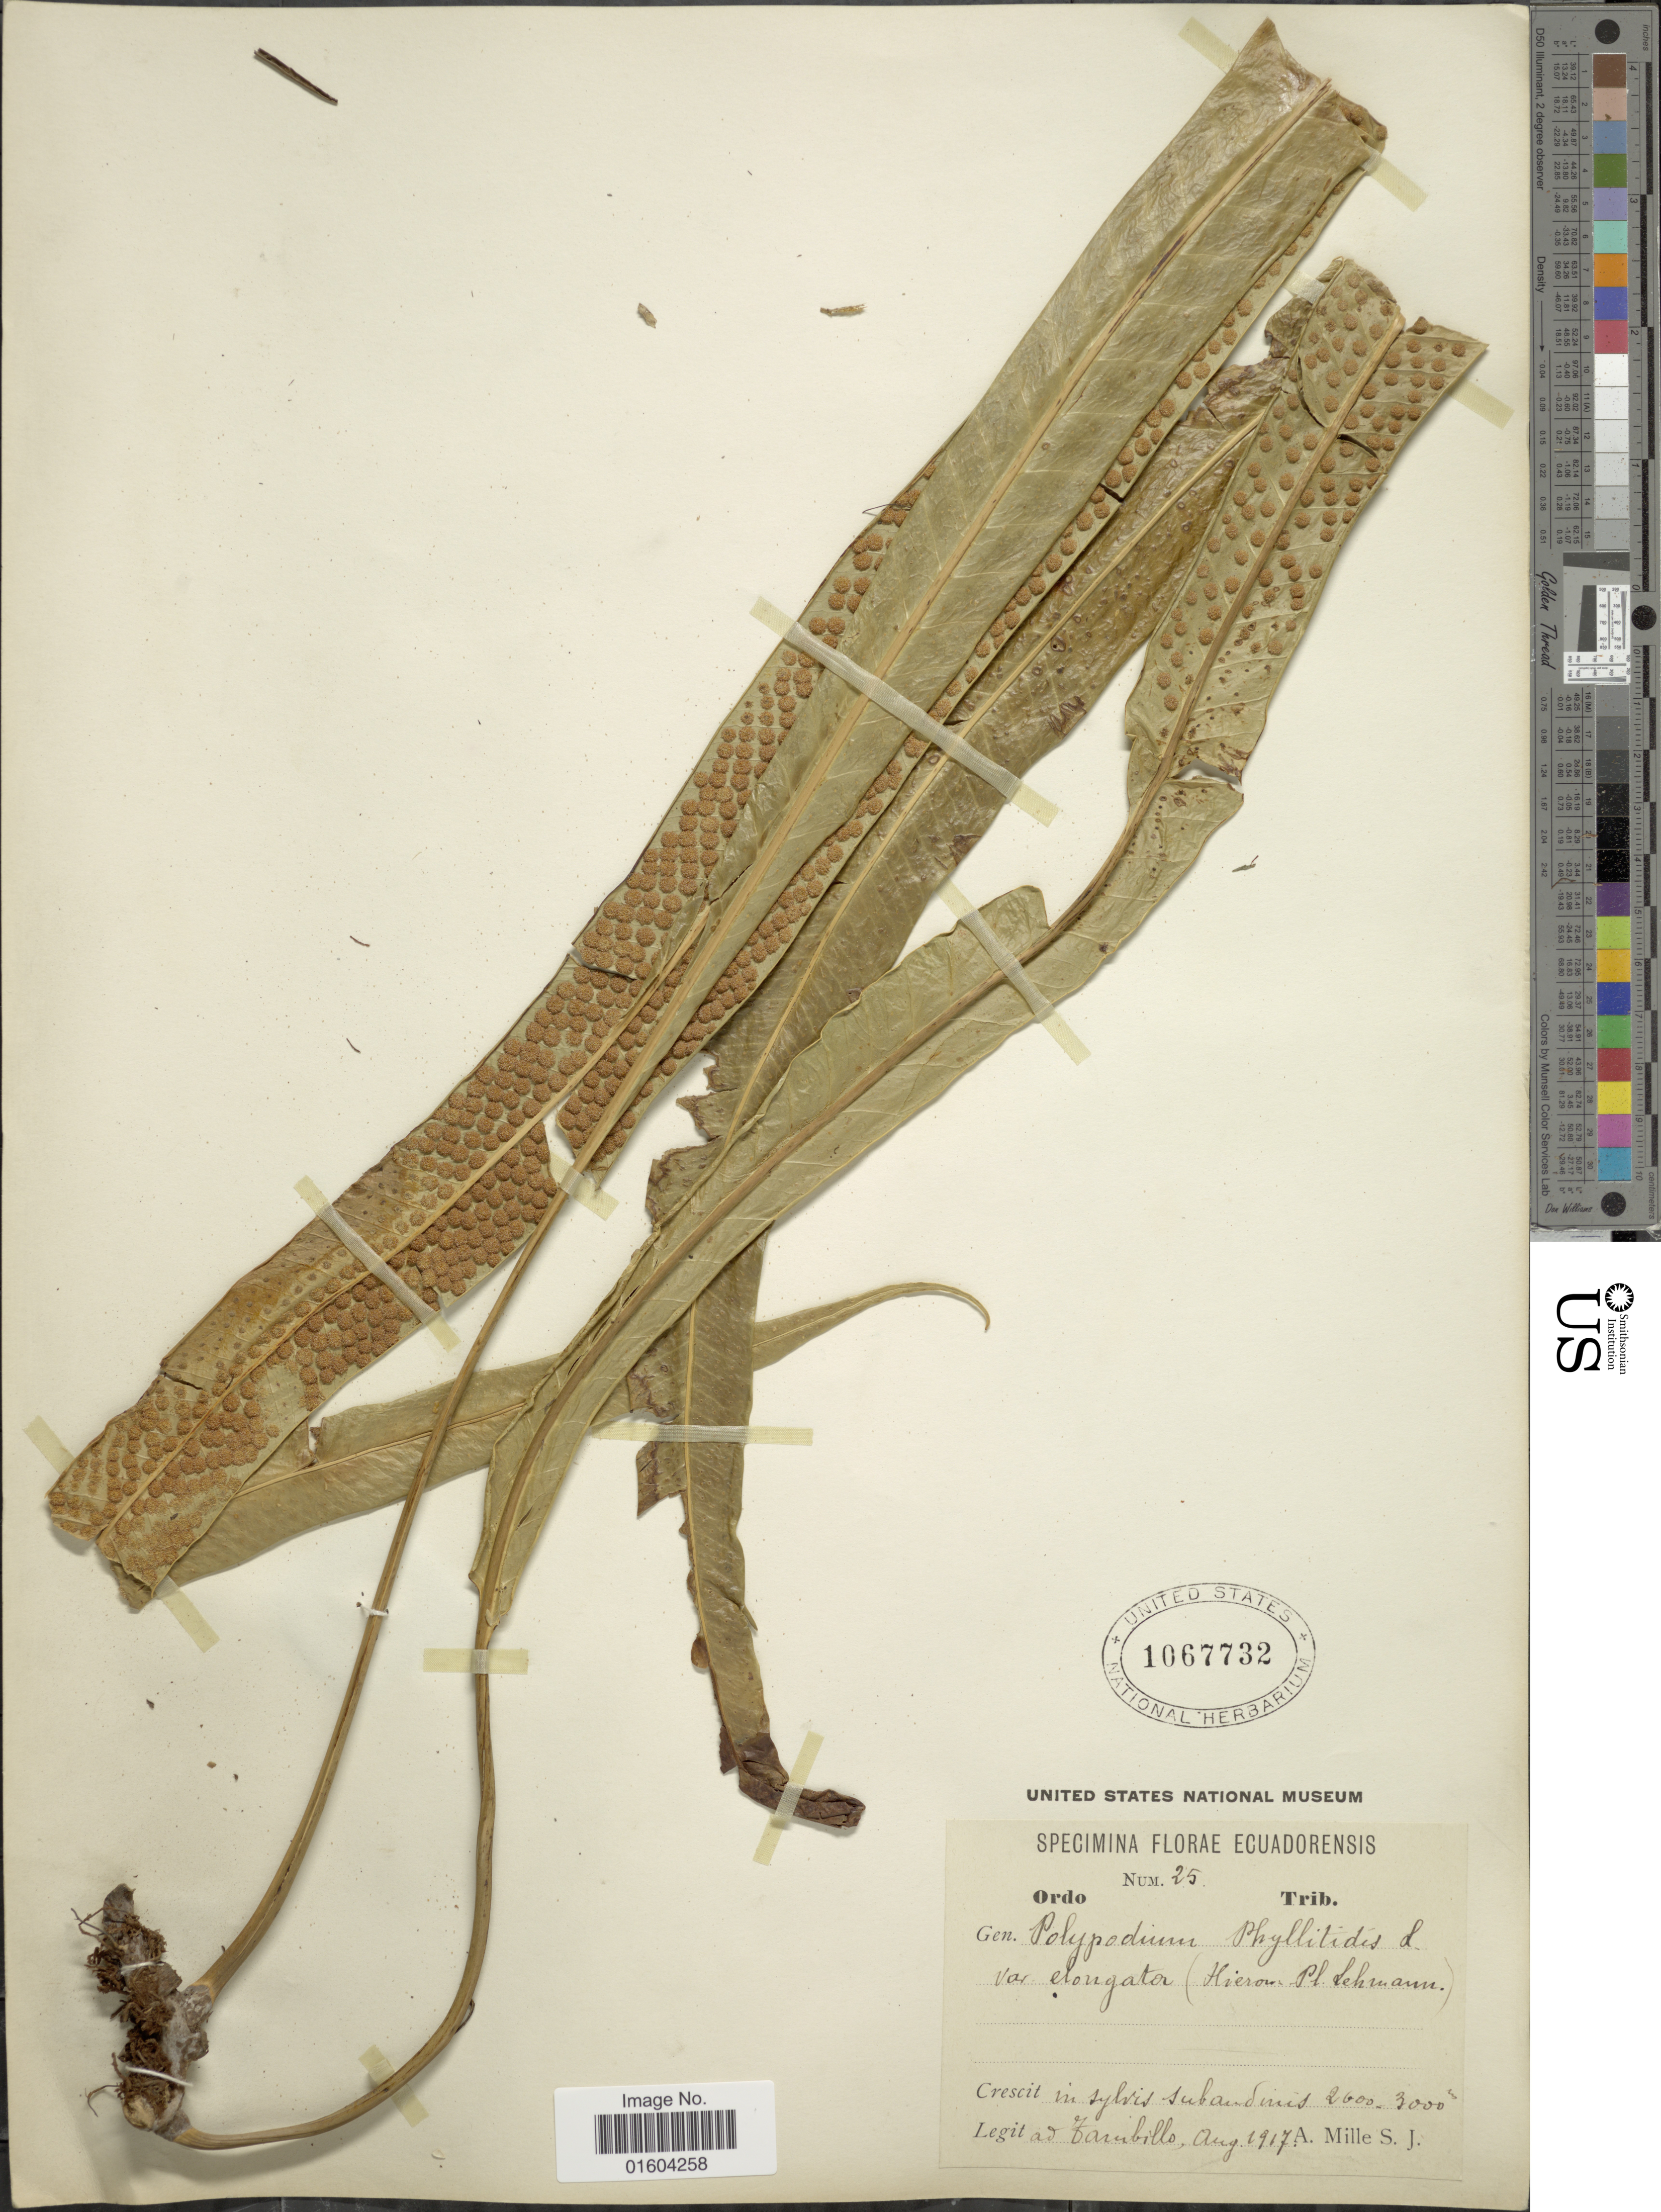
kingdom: Plantae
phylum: Tracheophyta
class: Polypodiopsida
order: Polypodiales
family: Polypodiaceae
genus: Campyloneurum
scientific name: Campyloneurum densifolium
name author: (Hieron.) Lellinger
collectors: A. Mille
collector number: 25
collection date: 1917-08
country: Ecuador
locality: Ecuadorensis, in sylvis subandinus. ad Tambillo.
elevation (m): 2600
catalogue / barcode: US 1067732